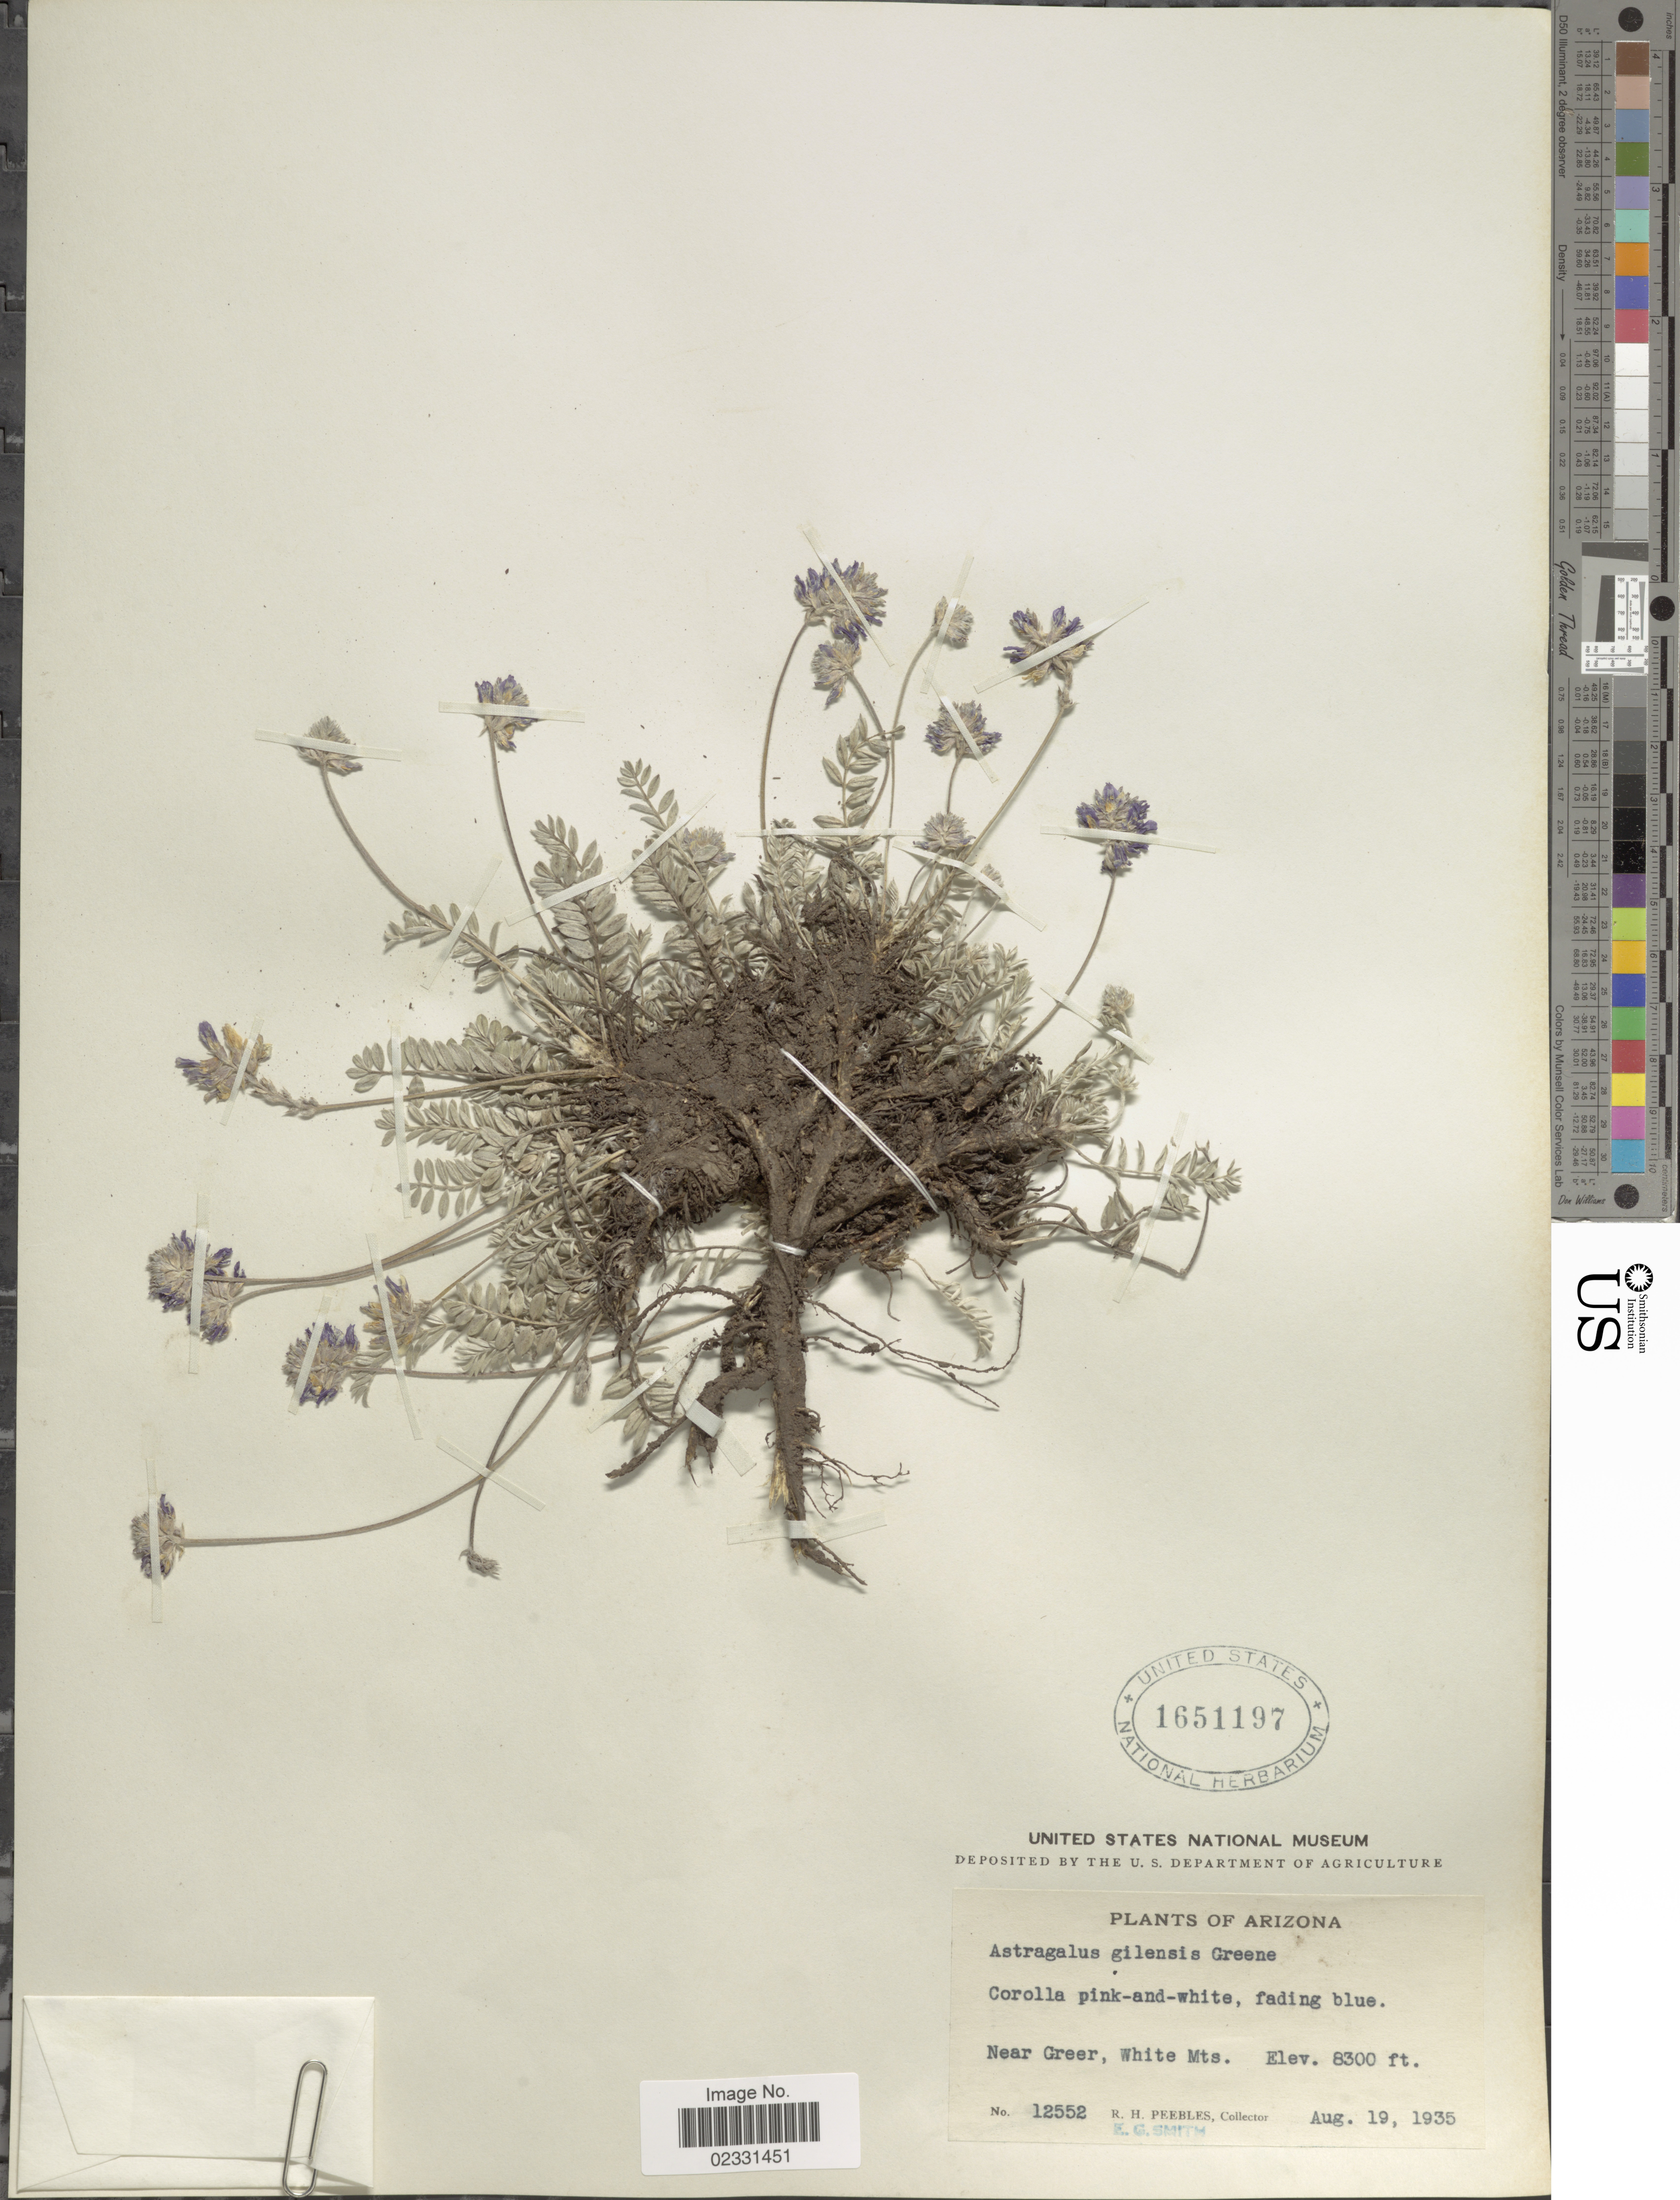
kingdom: Plantae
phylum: Tracheophyta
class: Magnoliopsida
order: Fabales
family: Fabaceae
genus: Astragalus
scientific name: Astragalus gilensis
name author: Greene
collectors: R. H. Peebles & E. G. Smith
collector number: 12552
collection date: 1935-08-19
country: United States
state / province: Arizona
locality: Near Greer, White Mts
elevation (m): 2530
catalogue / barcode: US 1651197